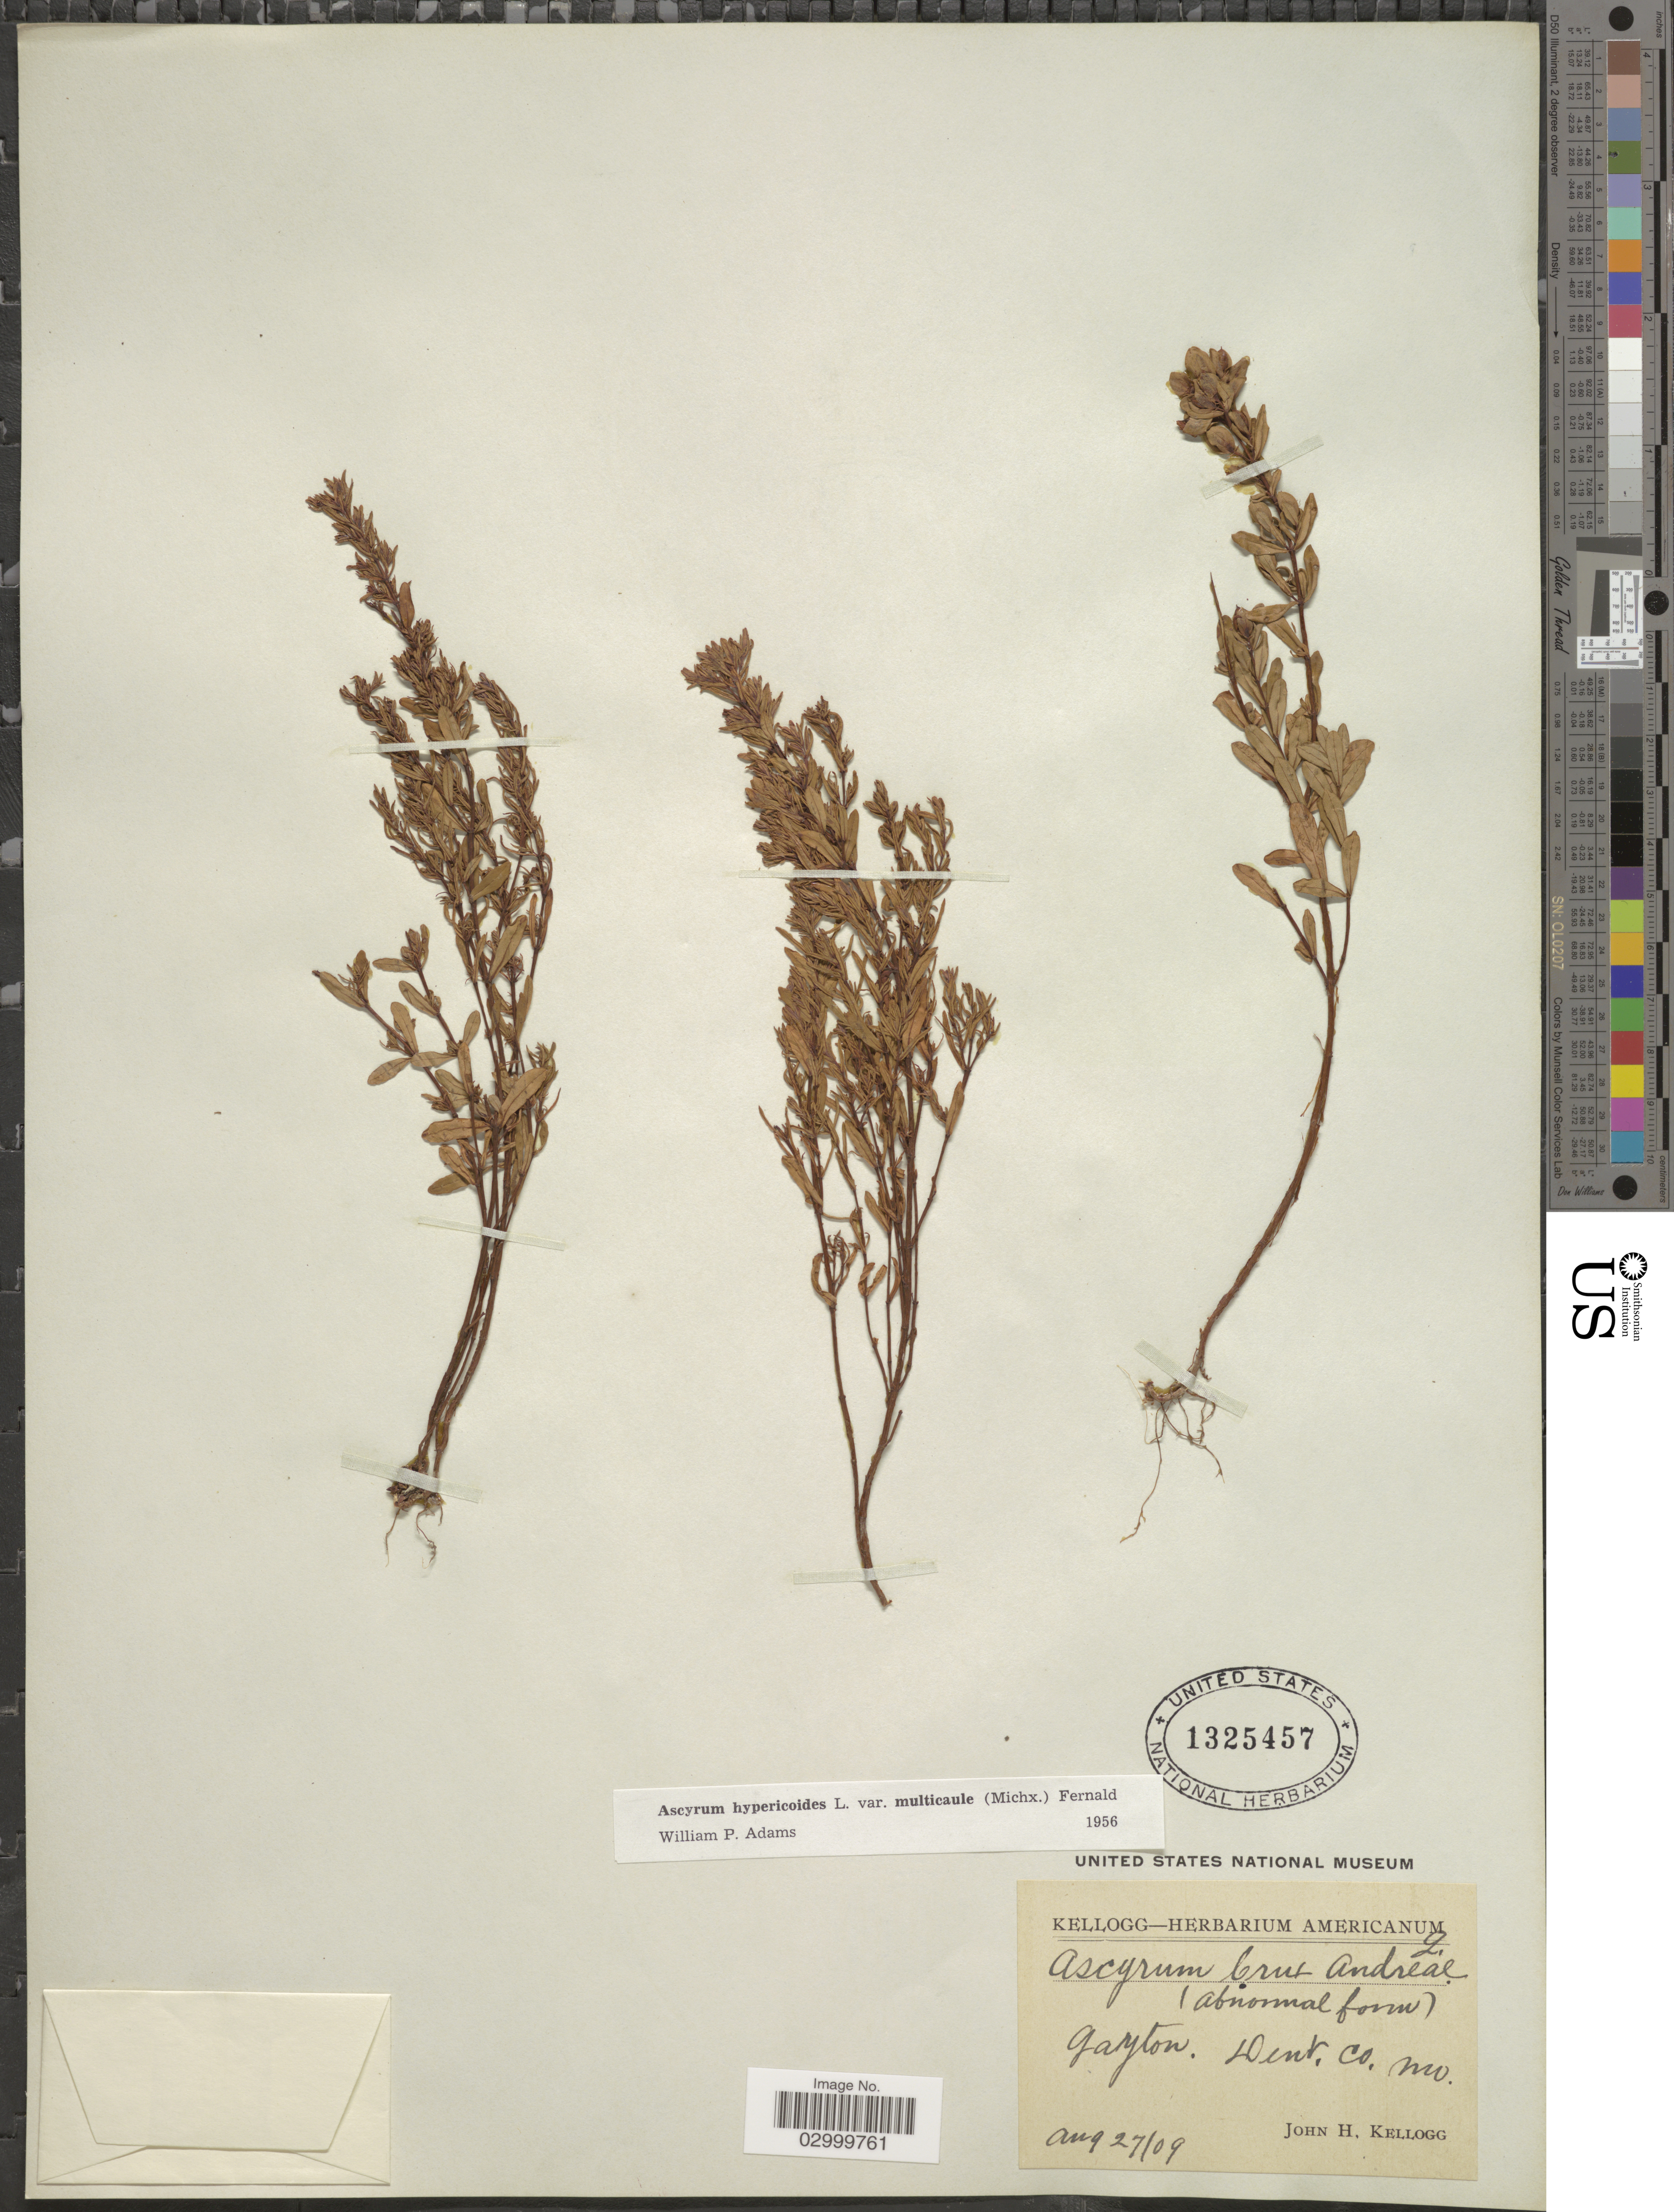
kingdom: Plantae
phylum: Tracheophyta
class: Magnoliopsida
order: Malpighiales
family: Hypericaceae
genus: Hypericum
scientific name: Hypericum stragulum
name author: W.P. Adams & N. Robson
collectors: J. H. Kellogg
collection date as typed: Transcribed d/m/y: 27/8/9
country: United States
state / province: Missouri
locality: Gayton. Dento Co.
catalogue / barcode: US 1325457